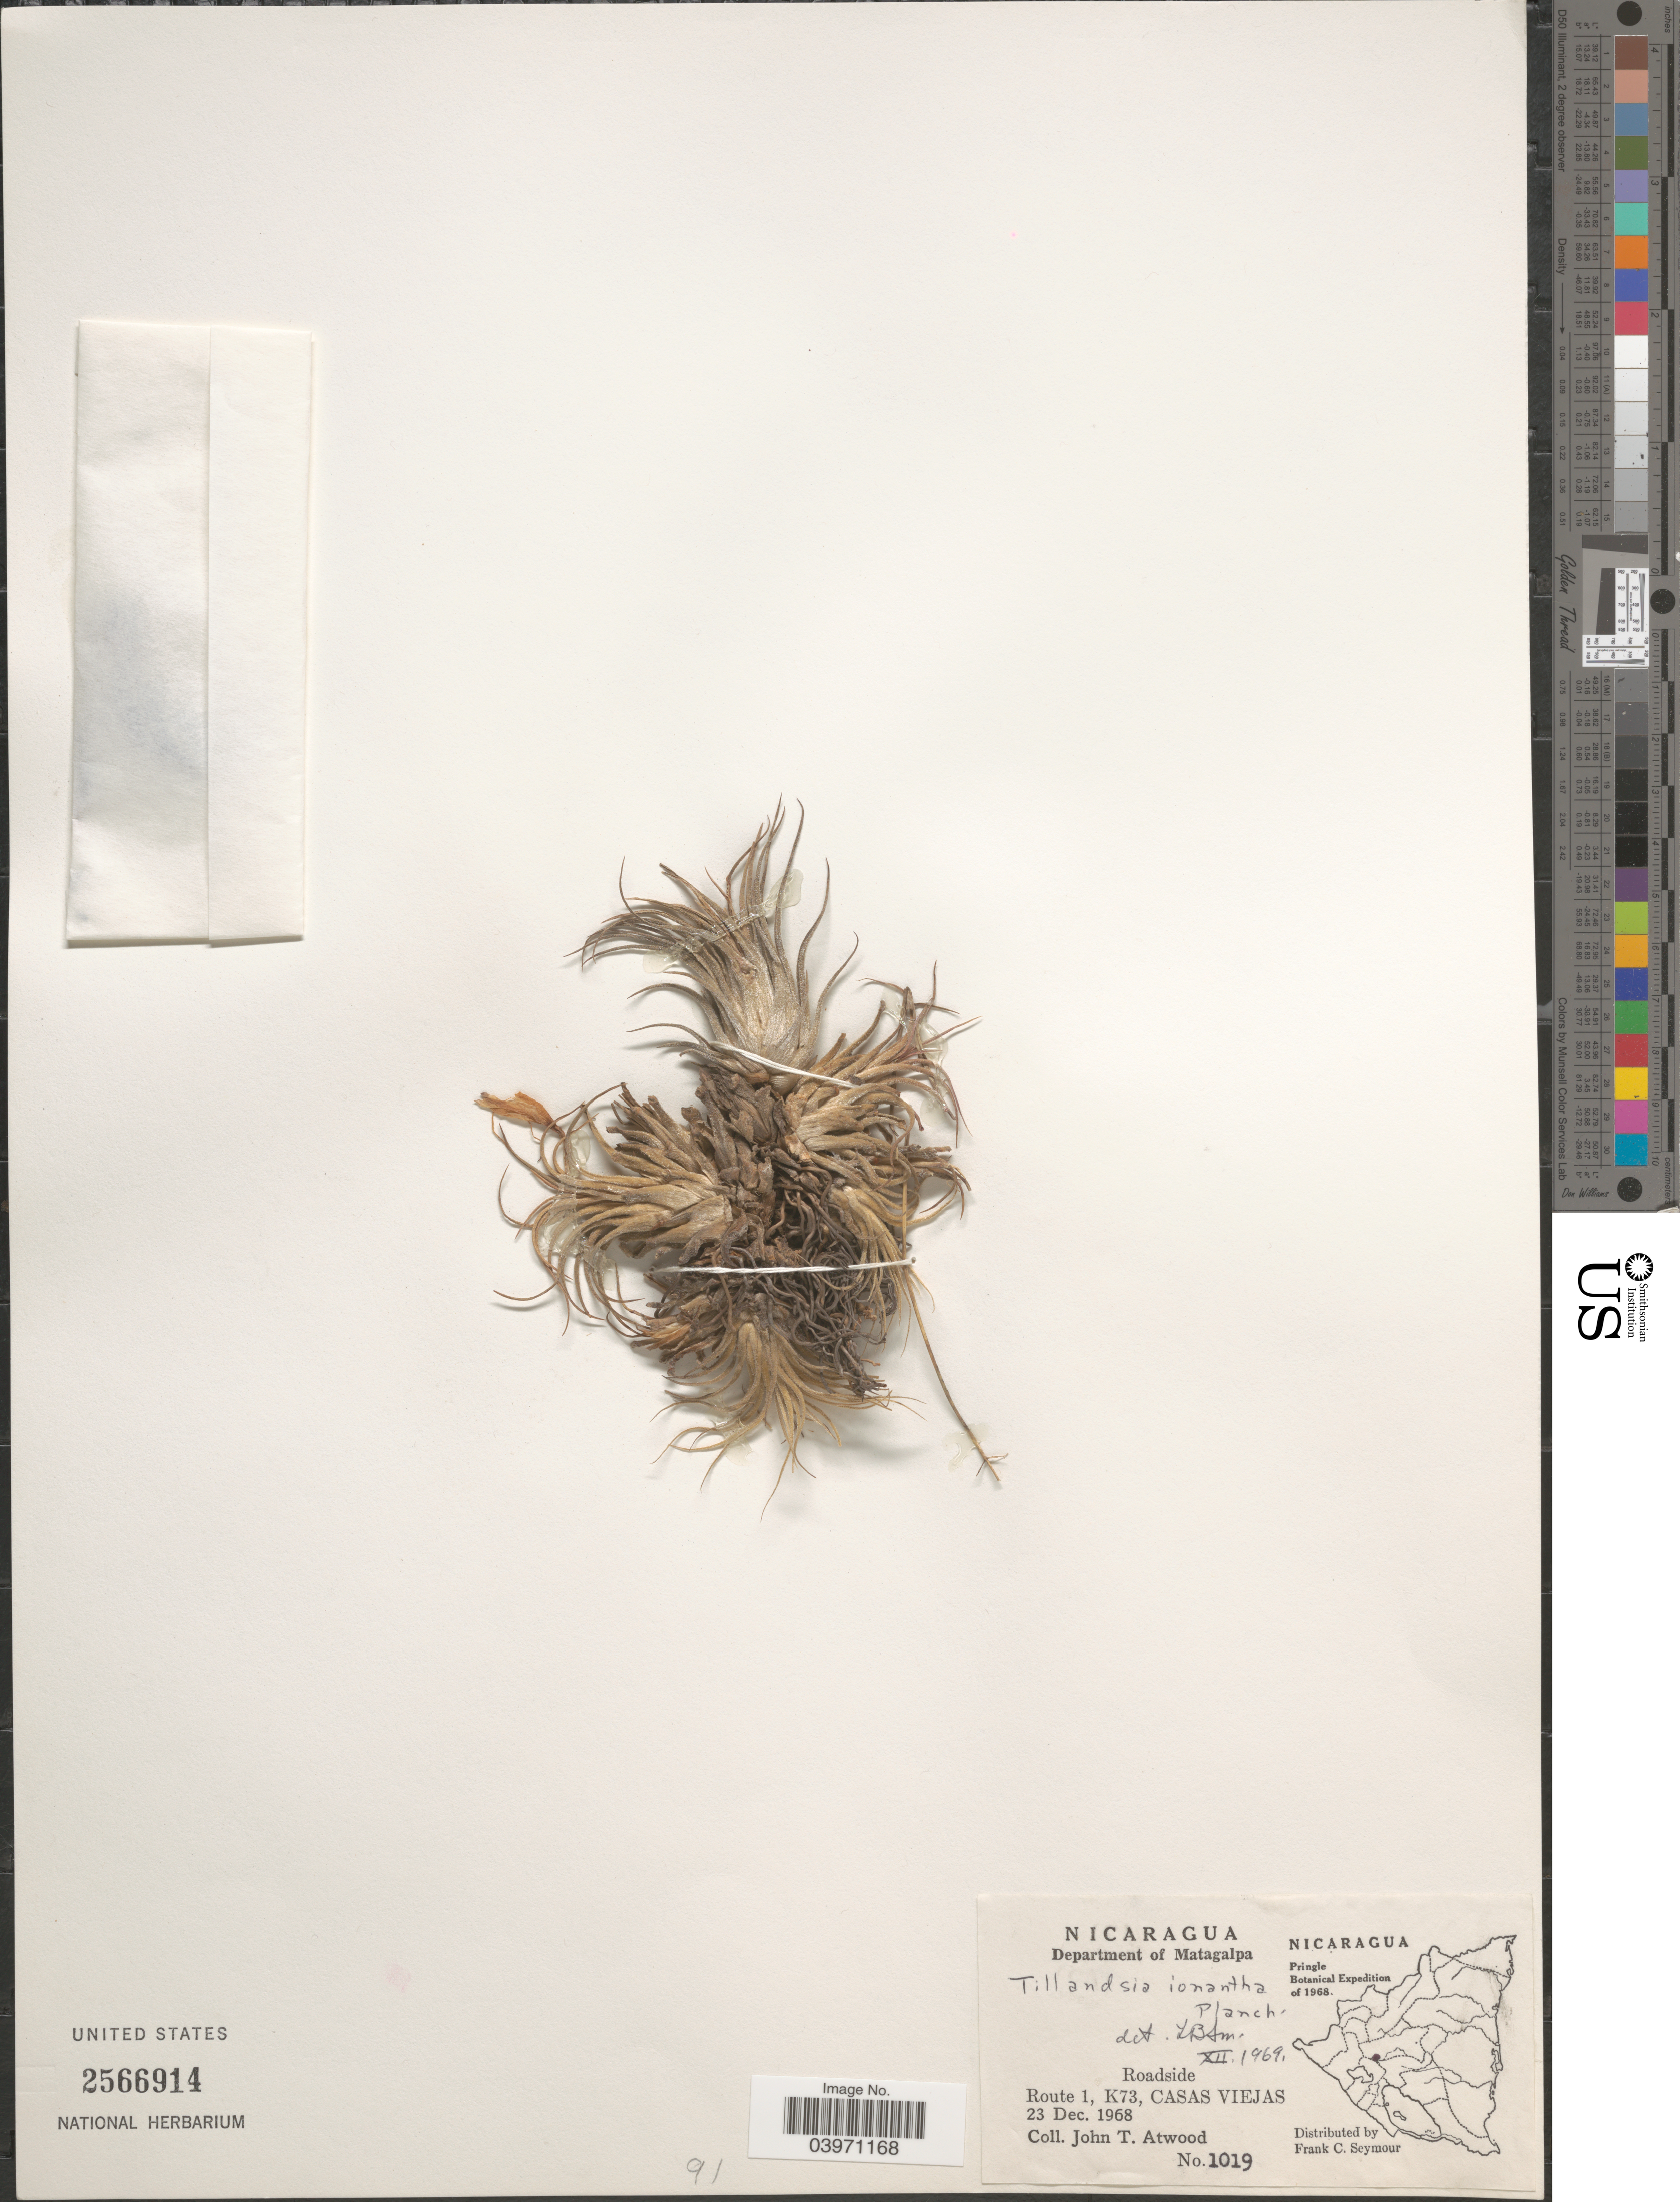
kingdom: Plantae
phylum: Tracheophyta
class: Liliopsida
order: Poales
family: Bromeliaceae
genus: Tillandsia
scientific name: Tillandsia ionantha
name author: Planch.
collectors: J. T. Atwood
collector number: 1019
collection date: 1968-12-23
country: Nicaragua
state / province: Matagalpa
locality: Department of Matagalpa. Roadside. Route 1, K73, Casas Viejas.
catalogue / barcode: US 2566914